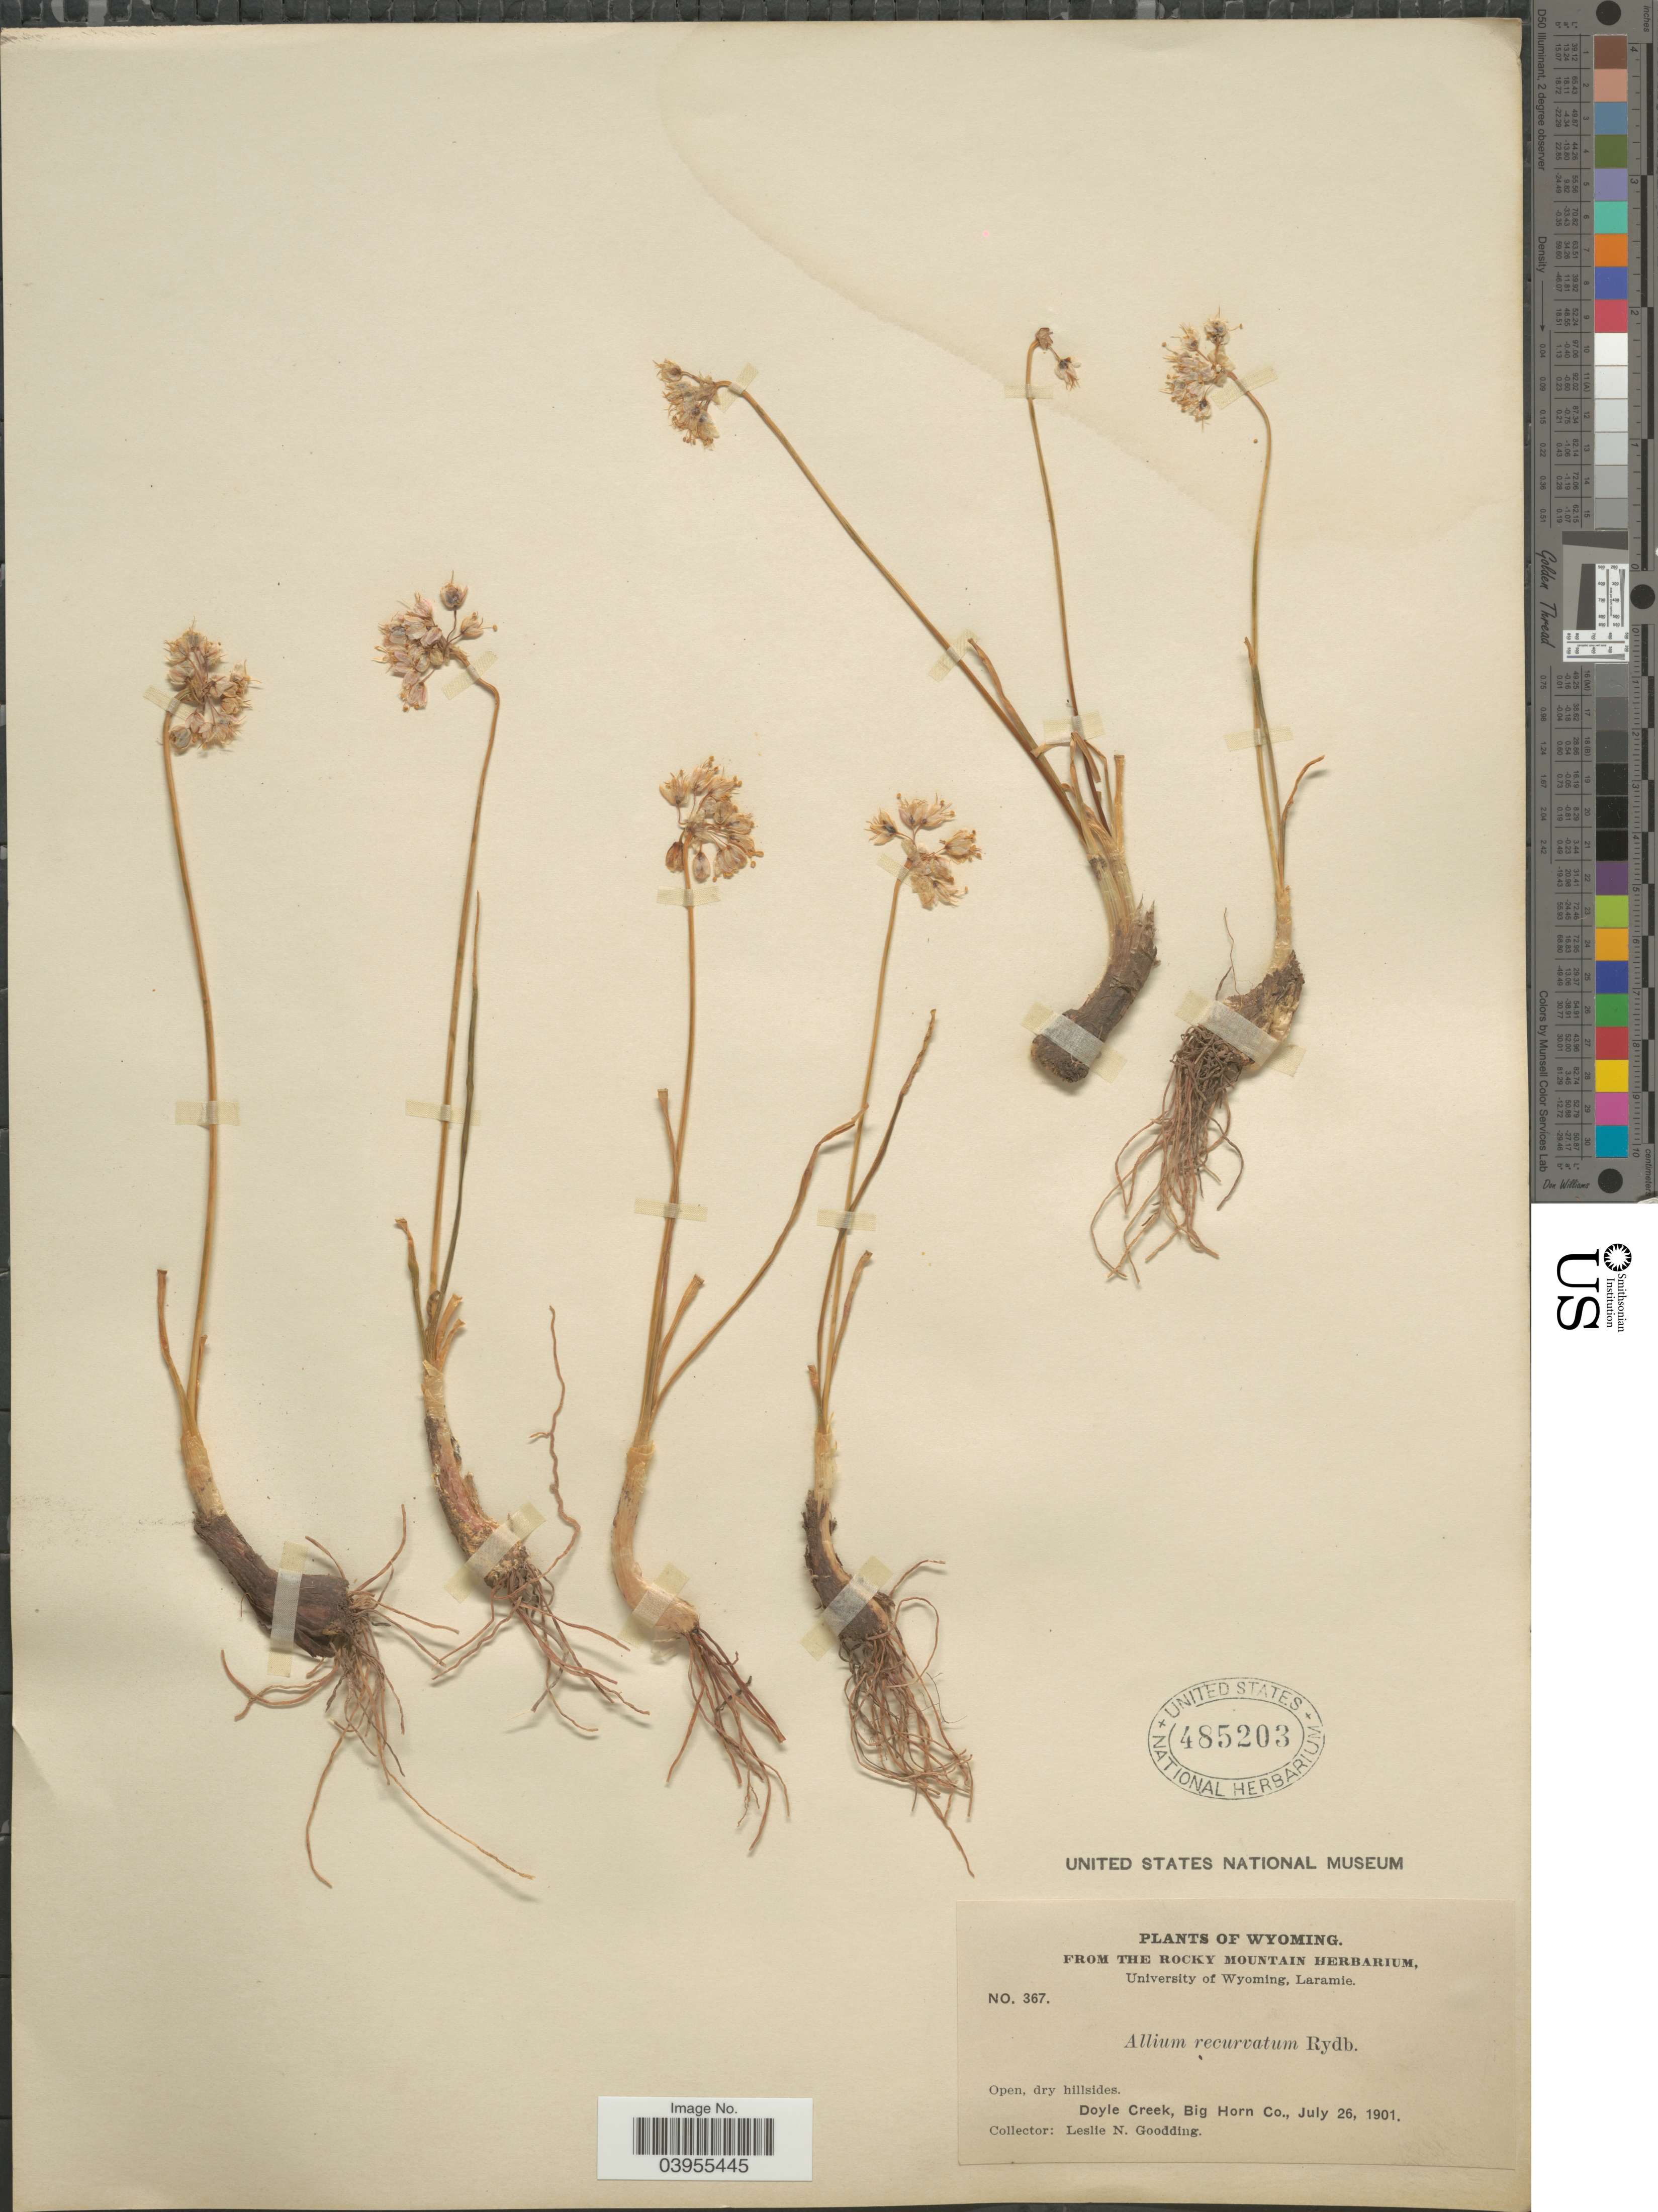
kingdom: Plantae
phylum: Tracheophyta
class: Liliopsida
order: Asparagales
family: Amaryllidaceae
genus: Allium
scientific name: Allium cernuum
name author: Roth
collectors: L. N. Goodding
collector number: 367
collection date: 1901-07-26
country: United States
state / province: Wyoming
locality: Doyle Creek, Big Horn Co.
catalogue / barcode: US 485203